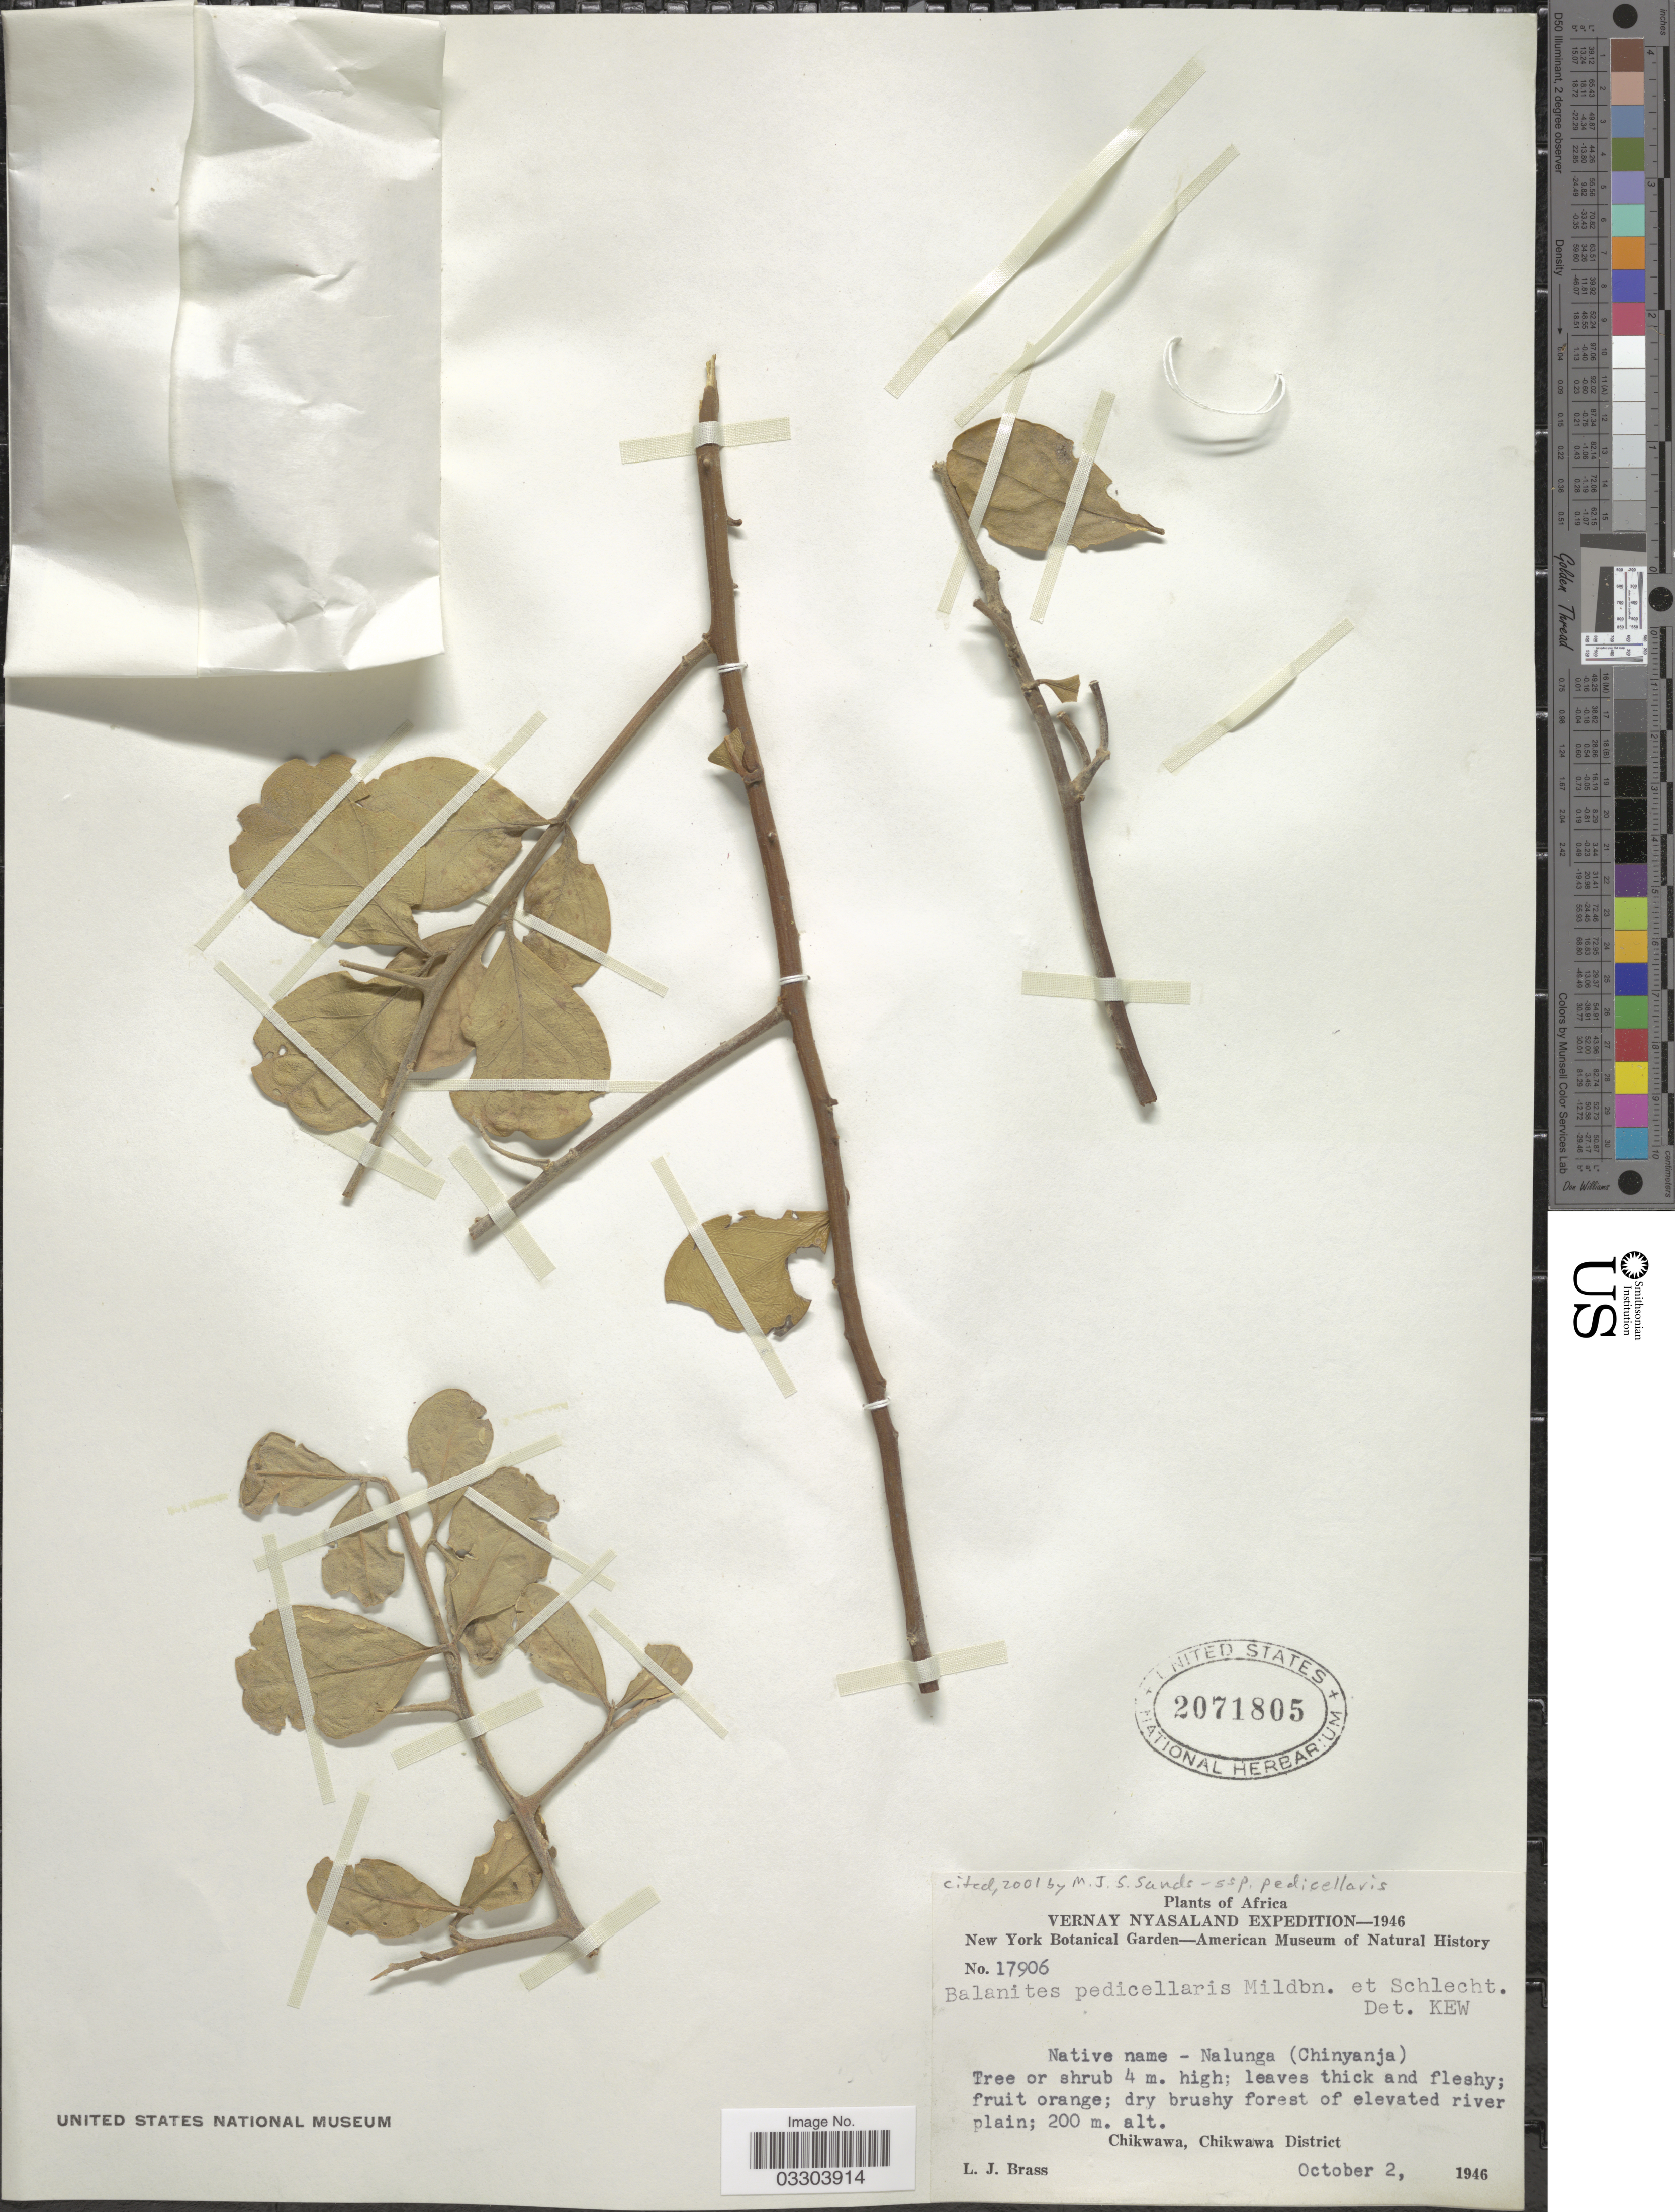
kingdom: Plantae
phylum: Tracheophyta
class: Magnoliopsida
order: Zygophyllales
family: Zygophyllaceae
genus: Balanites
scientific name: Balanites pedicellaris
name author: Mildbr. & Schltr.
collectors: L. J. Brass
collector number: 17906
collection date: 1946-10-02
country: Malawi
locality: Vernay Nyasaland. Chikwawa, Chikwawa District.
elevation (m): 200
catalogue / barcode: US 2071805